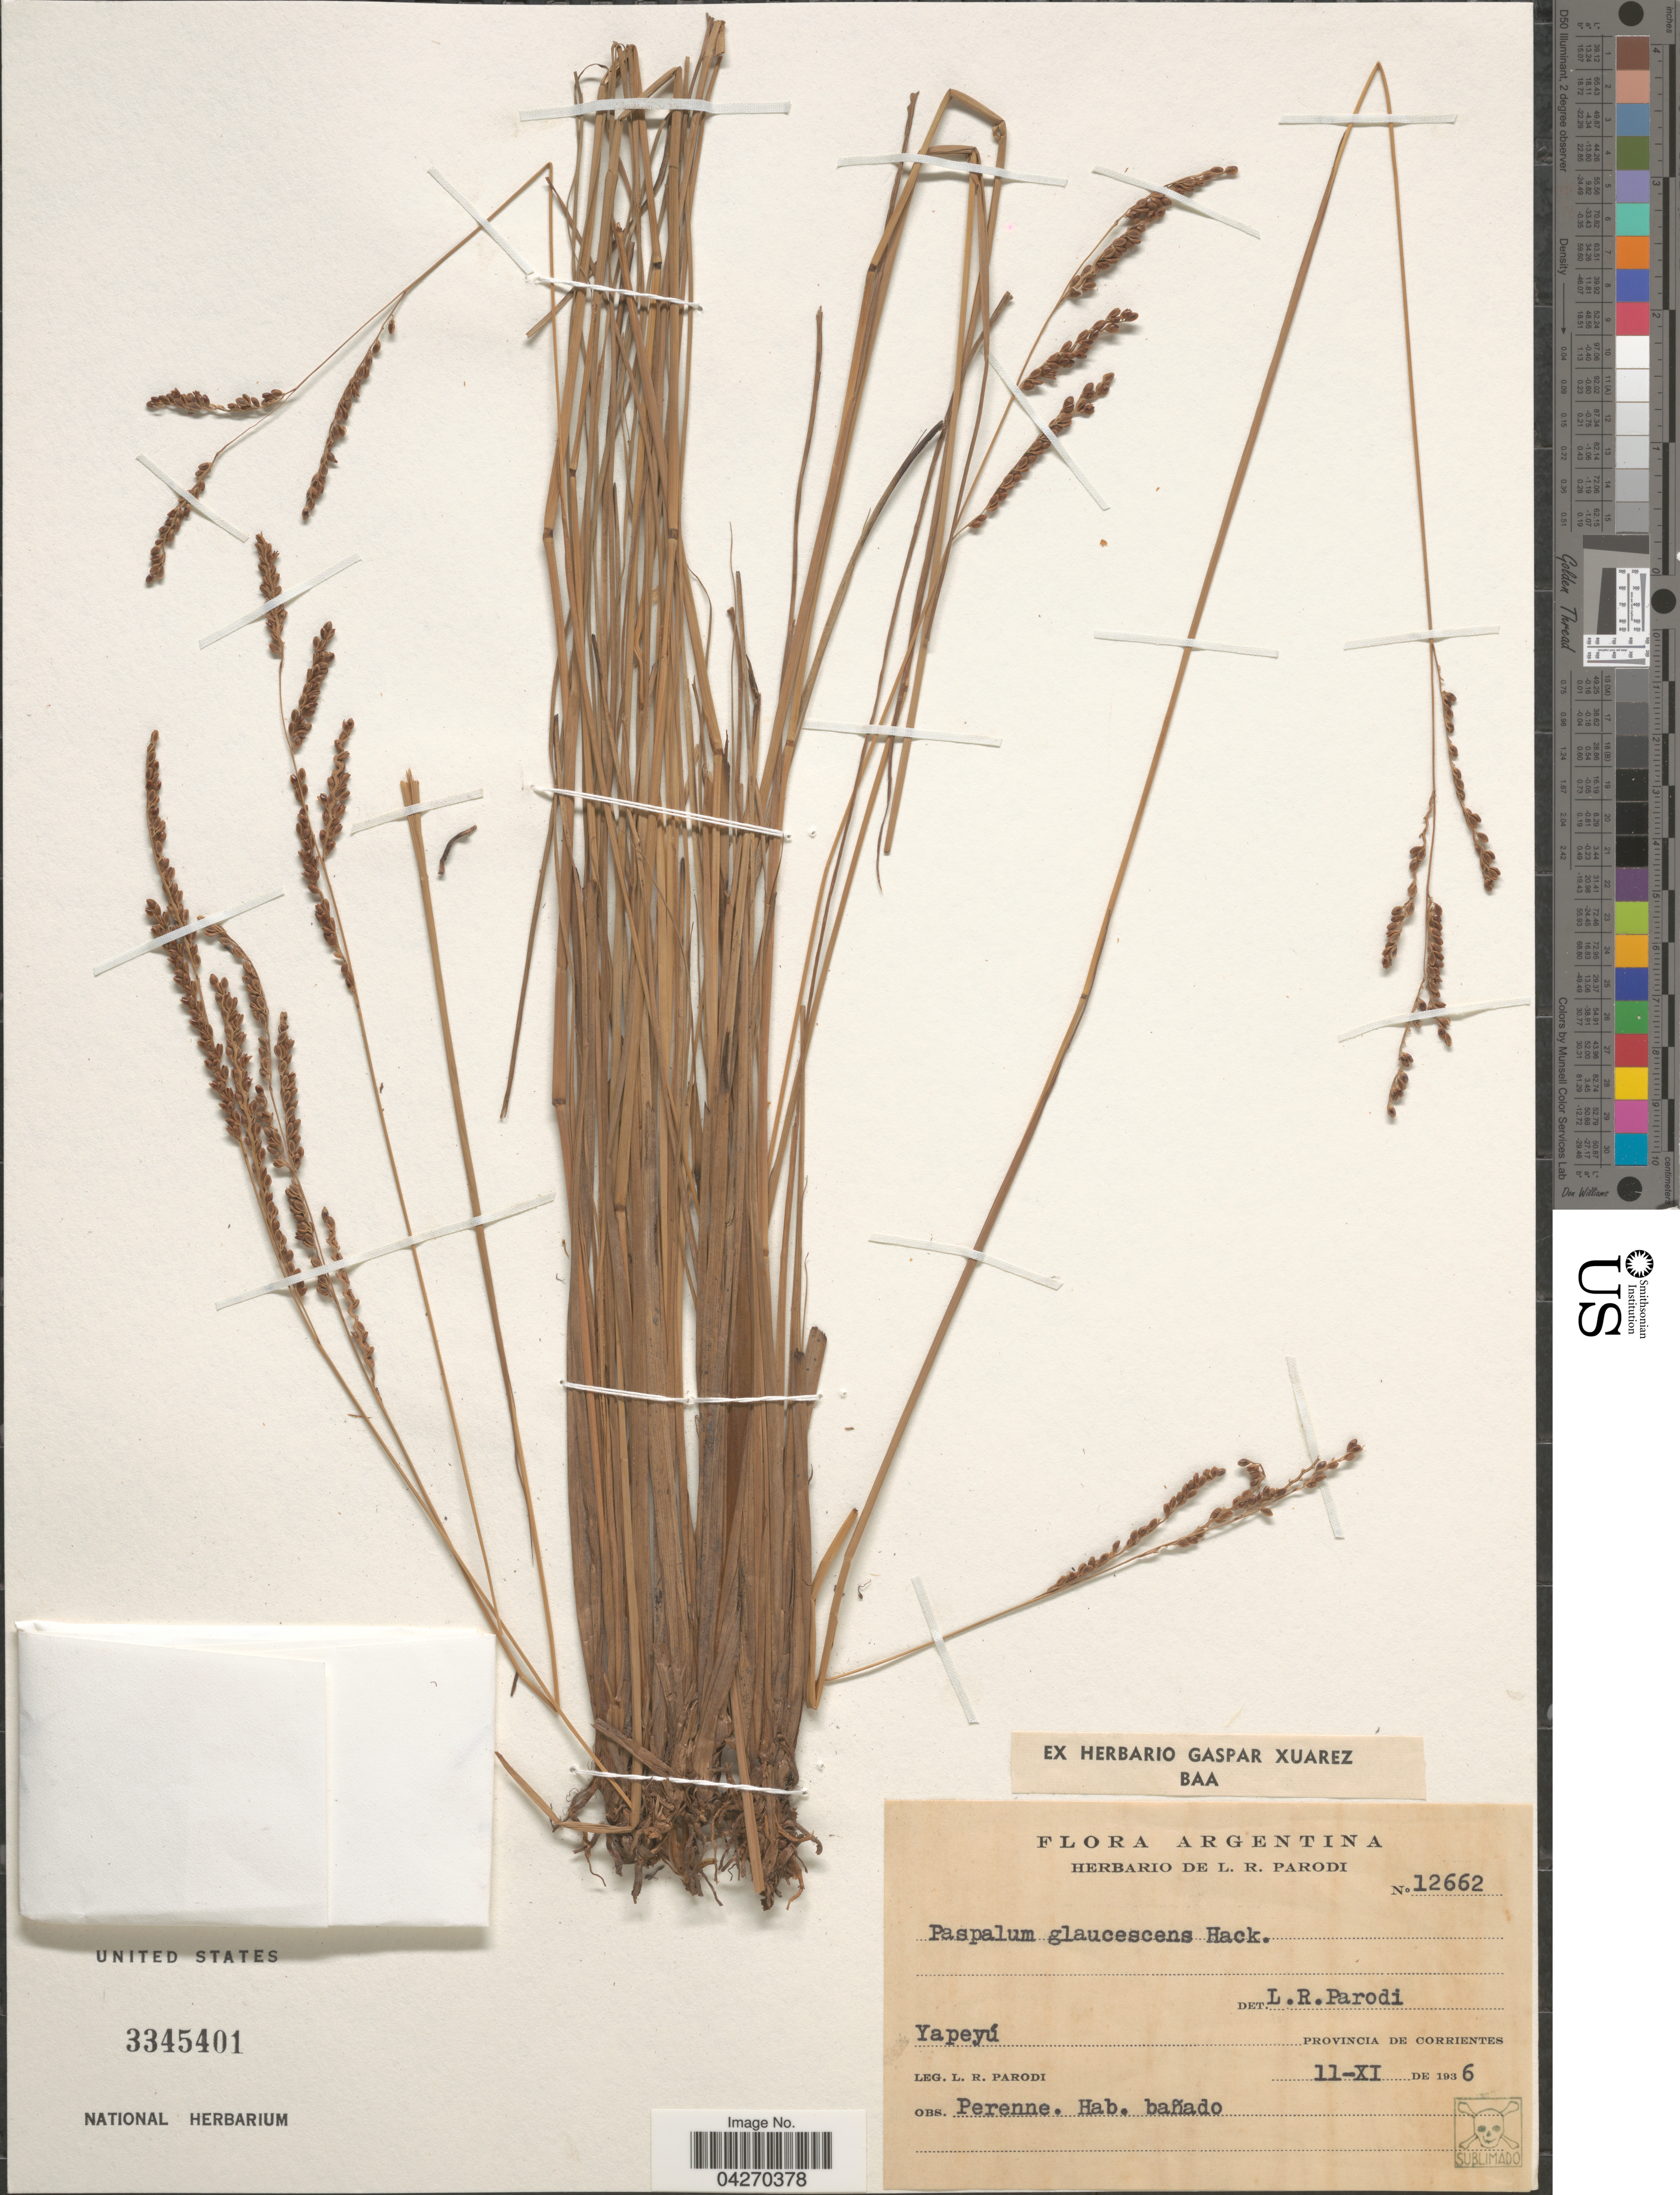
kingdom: Plantae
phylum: Tracheophyta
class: Liliopsida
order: Poales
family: Poaceae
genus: Paspalum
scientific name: Paspalum glaucescens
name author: Hack.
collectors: L. R. Parodi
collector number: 12662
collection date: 1936-11-11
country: Argentina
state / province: Corrientes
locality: Yapeyú.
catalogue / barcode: US 3345401